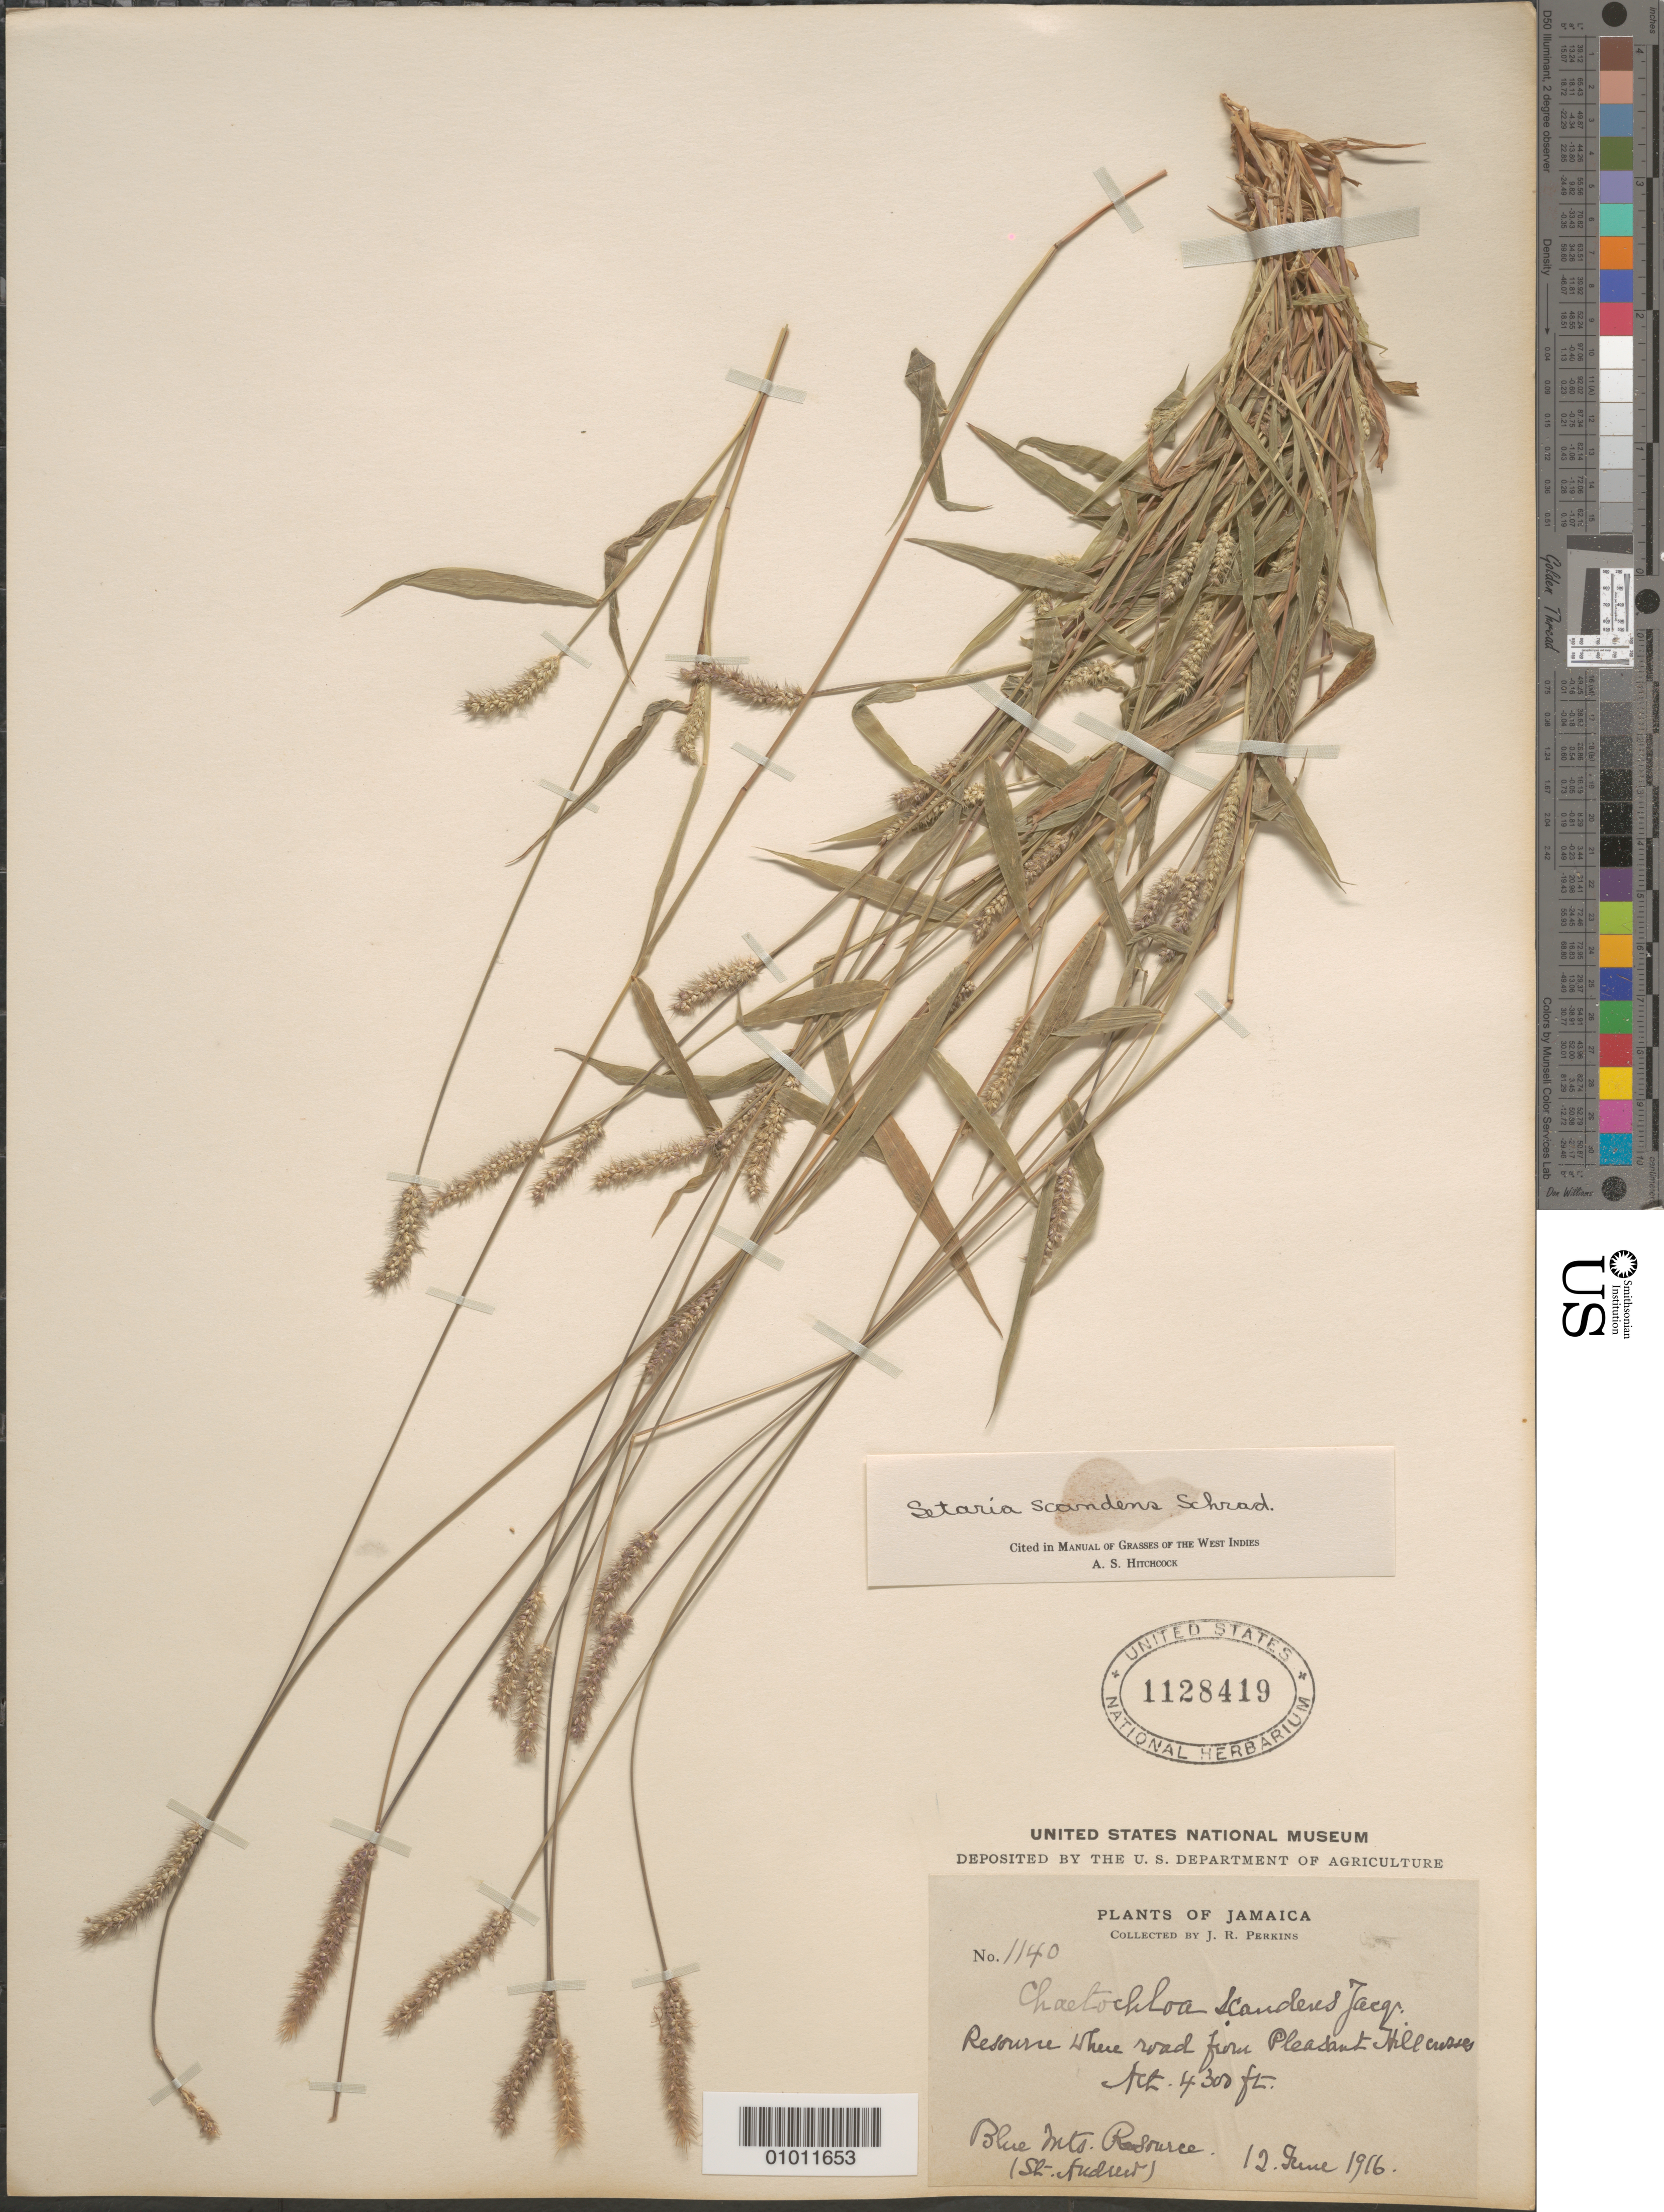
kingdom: Plantae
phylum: Tracheophyta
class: Liliopsida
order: Poales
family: Poaceae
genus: Setaria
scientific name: Setaria scandens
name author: Schrad.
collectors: J. R. Perkins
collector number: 1140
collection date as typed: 12 Jun 1916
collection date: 1916-06-12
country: Jamaica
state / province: Saint Andrew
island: Jamaica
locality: Where road from Pleasant Hill curves, Blue Mts. Reserve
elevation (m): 1311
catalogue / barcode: US 1128419